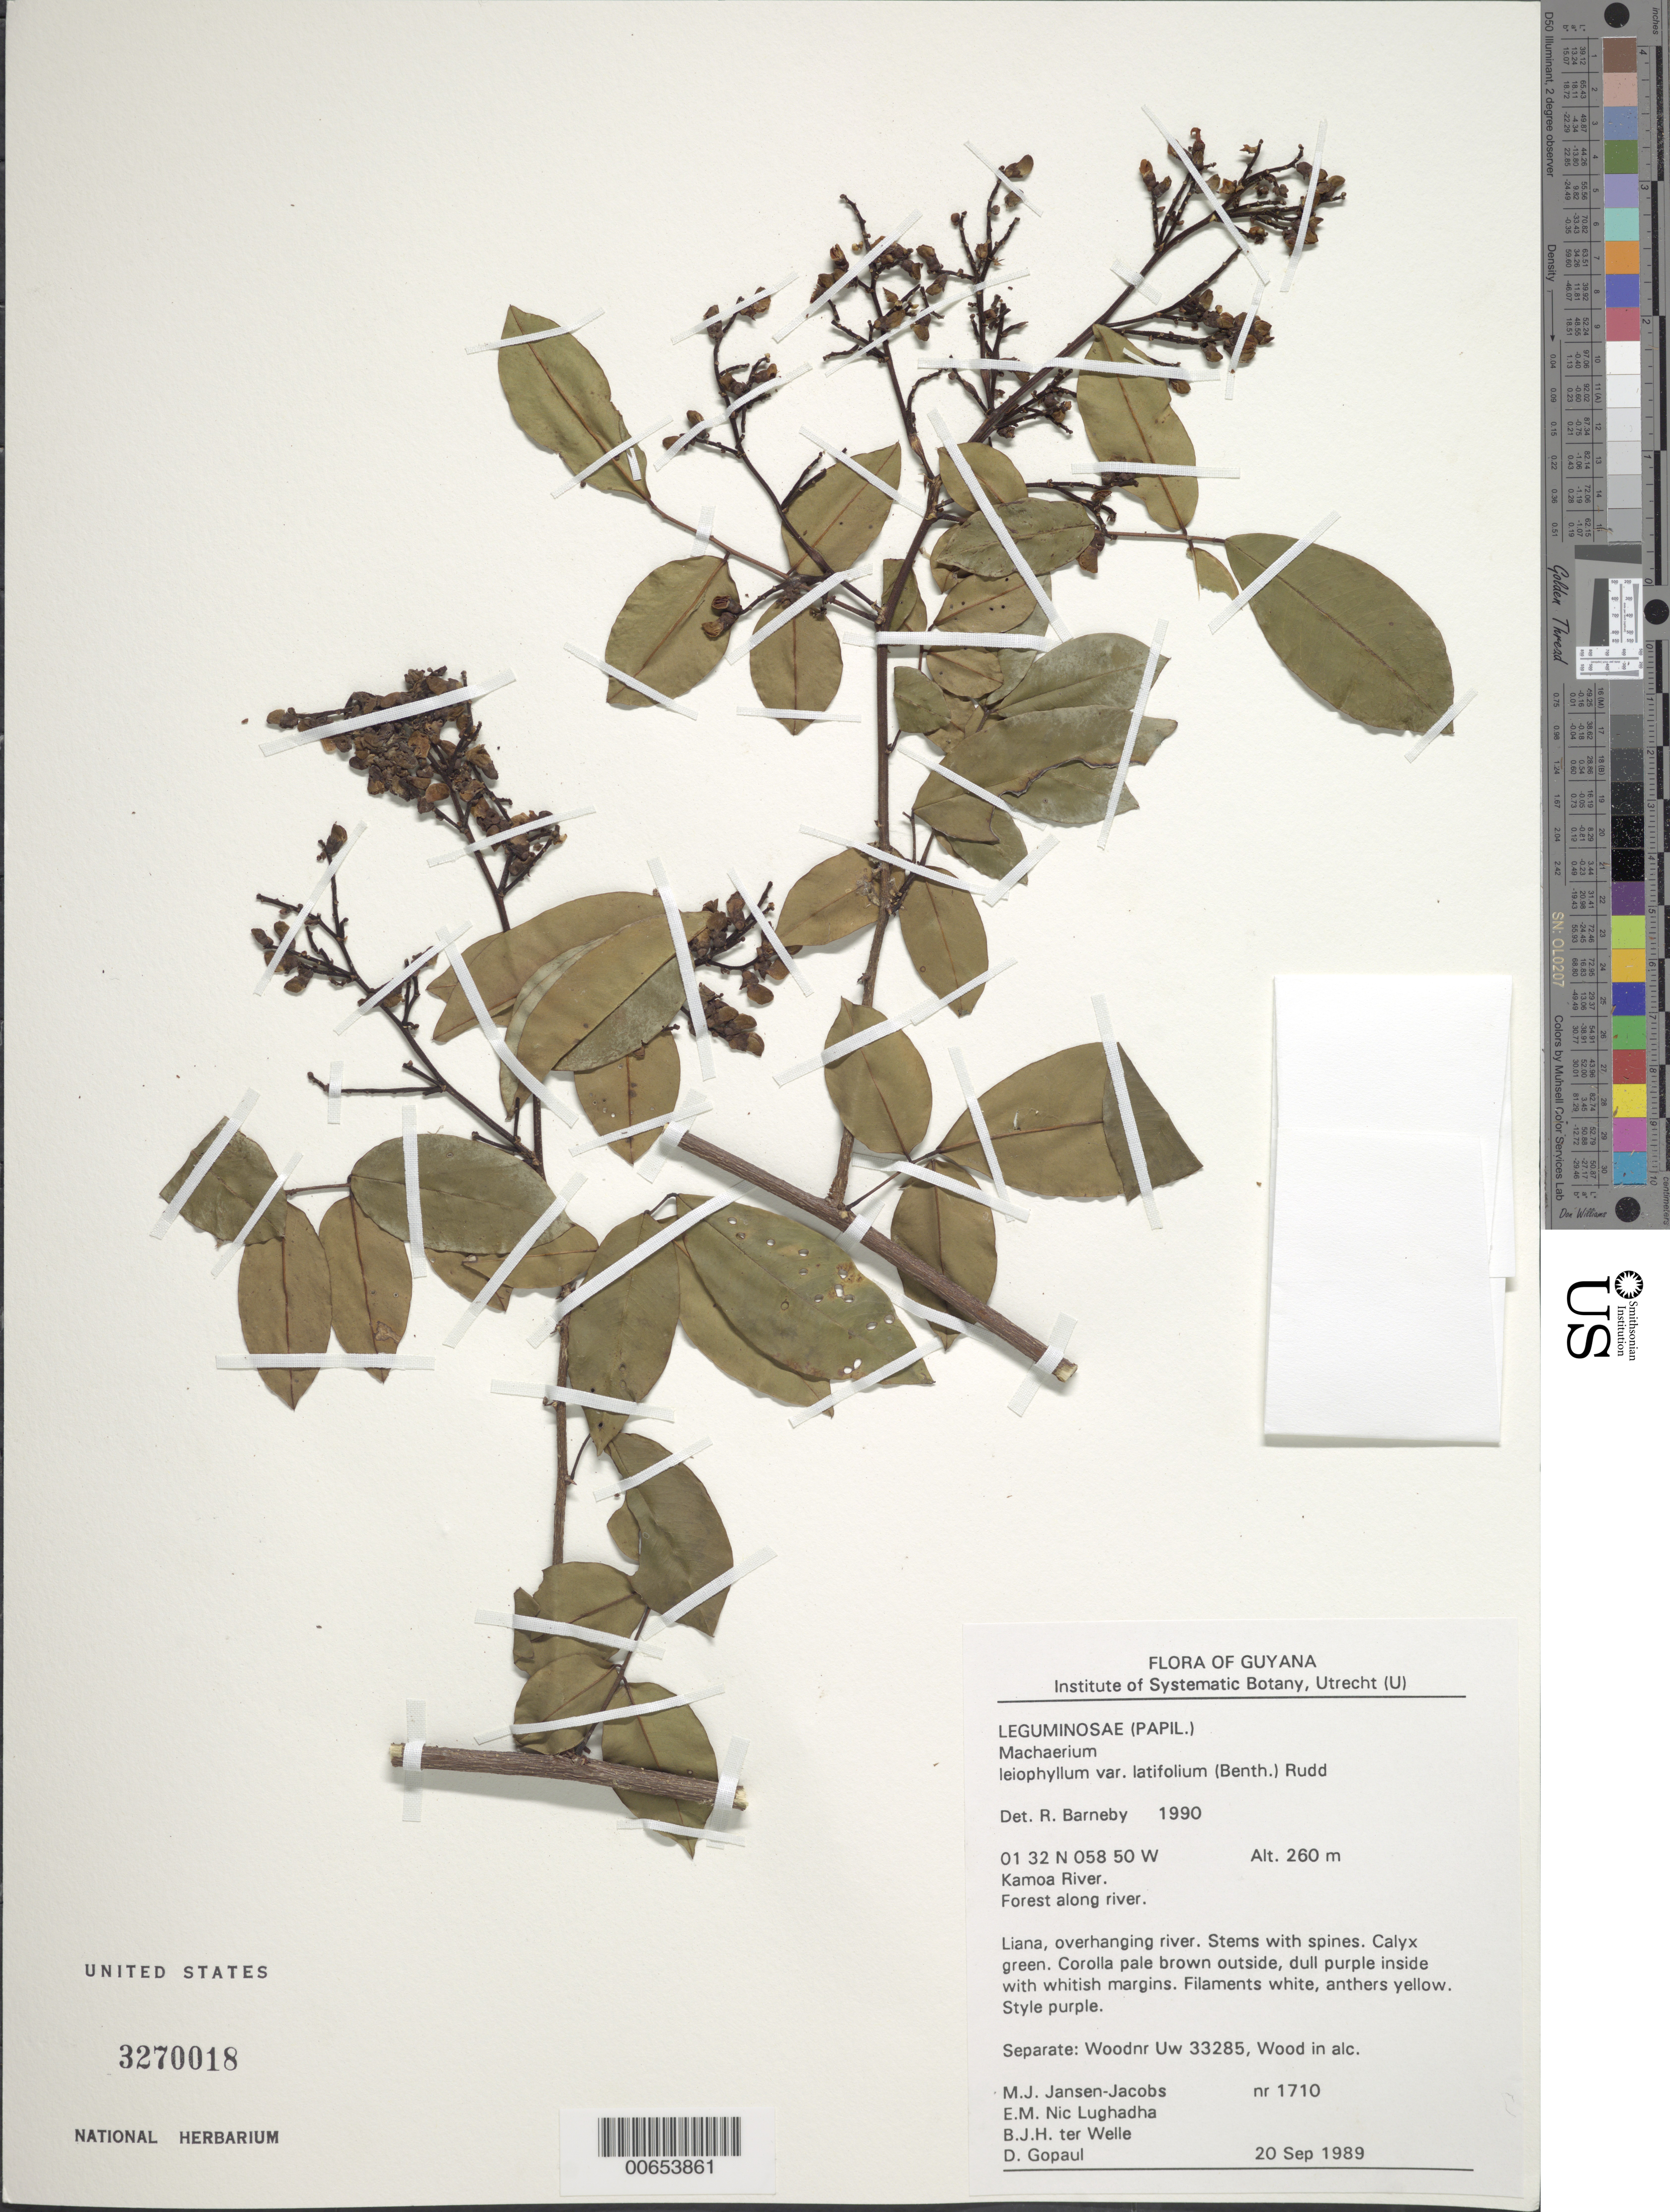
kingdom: Plantae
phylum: Tracheophyta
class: Magnoliopsida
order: Fabales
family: Fabaceae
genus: Machaerium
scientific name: Machaerium leiophyllum var. latifolium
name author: (Benth.) Rudd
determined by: Barneby, Rupert C., (NY)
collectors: M. J. Jansen-Jacobs, E. Nic Lughadha, B. Welle & D. Gopaul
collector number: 1710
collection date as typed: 20-Sep-89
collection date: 1989-09-20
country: Guyana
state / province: U. Takutu-U. Essequibo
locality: Kamoa River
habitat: Forest along river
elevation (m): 260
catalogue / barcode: US 3270018